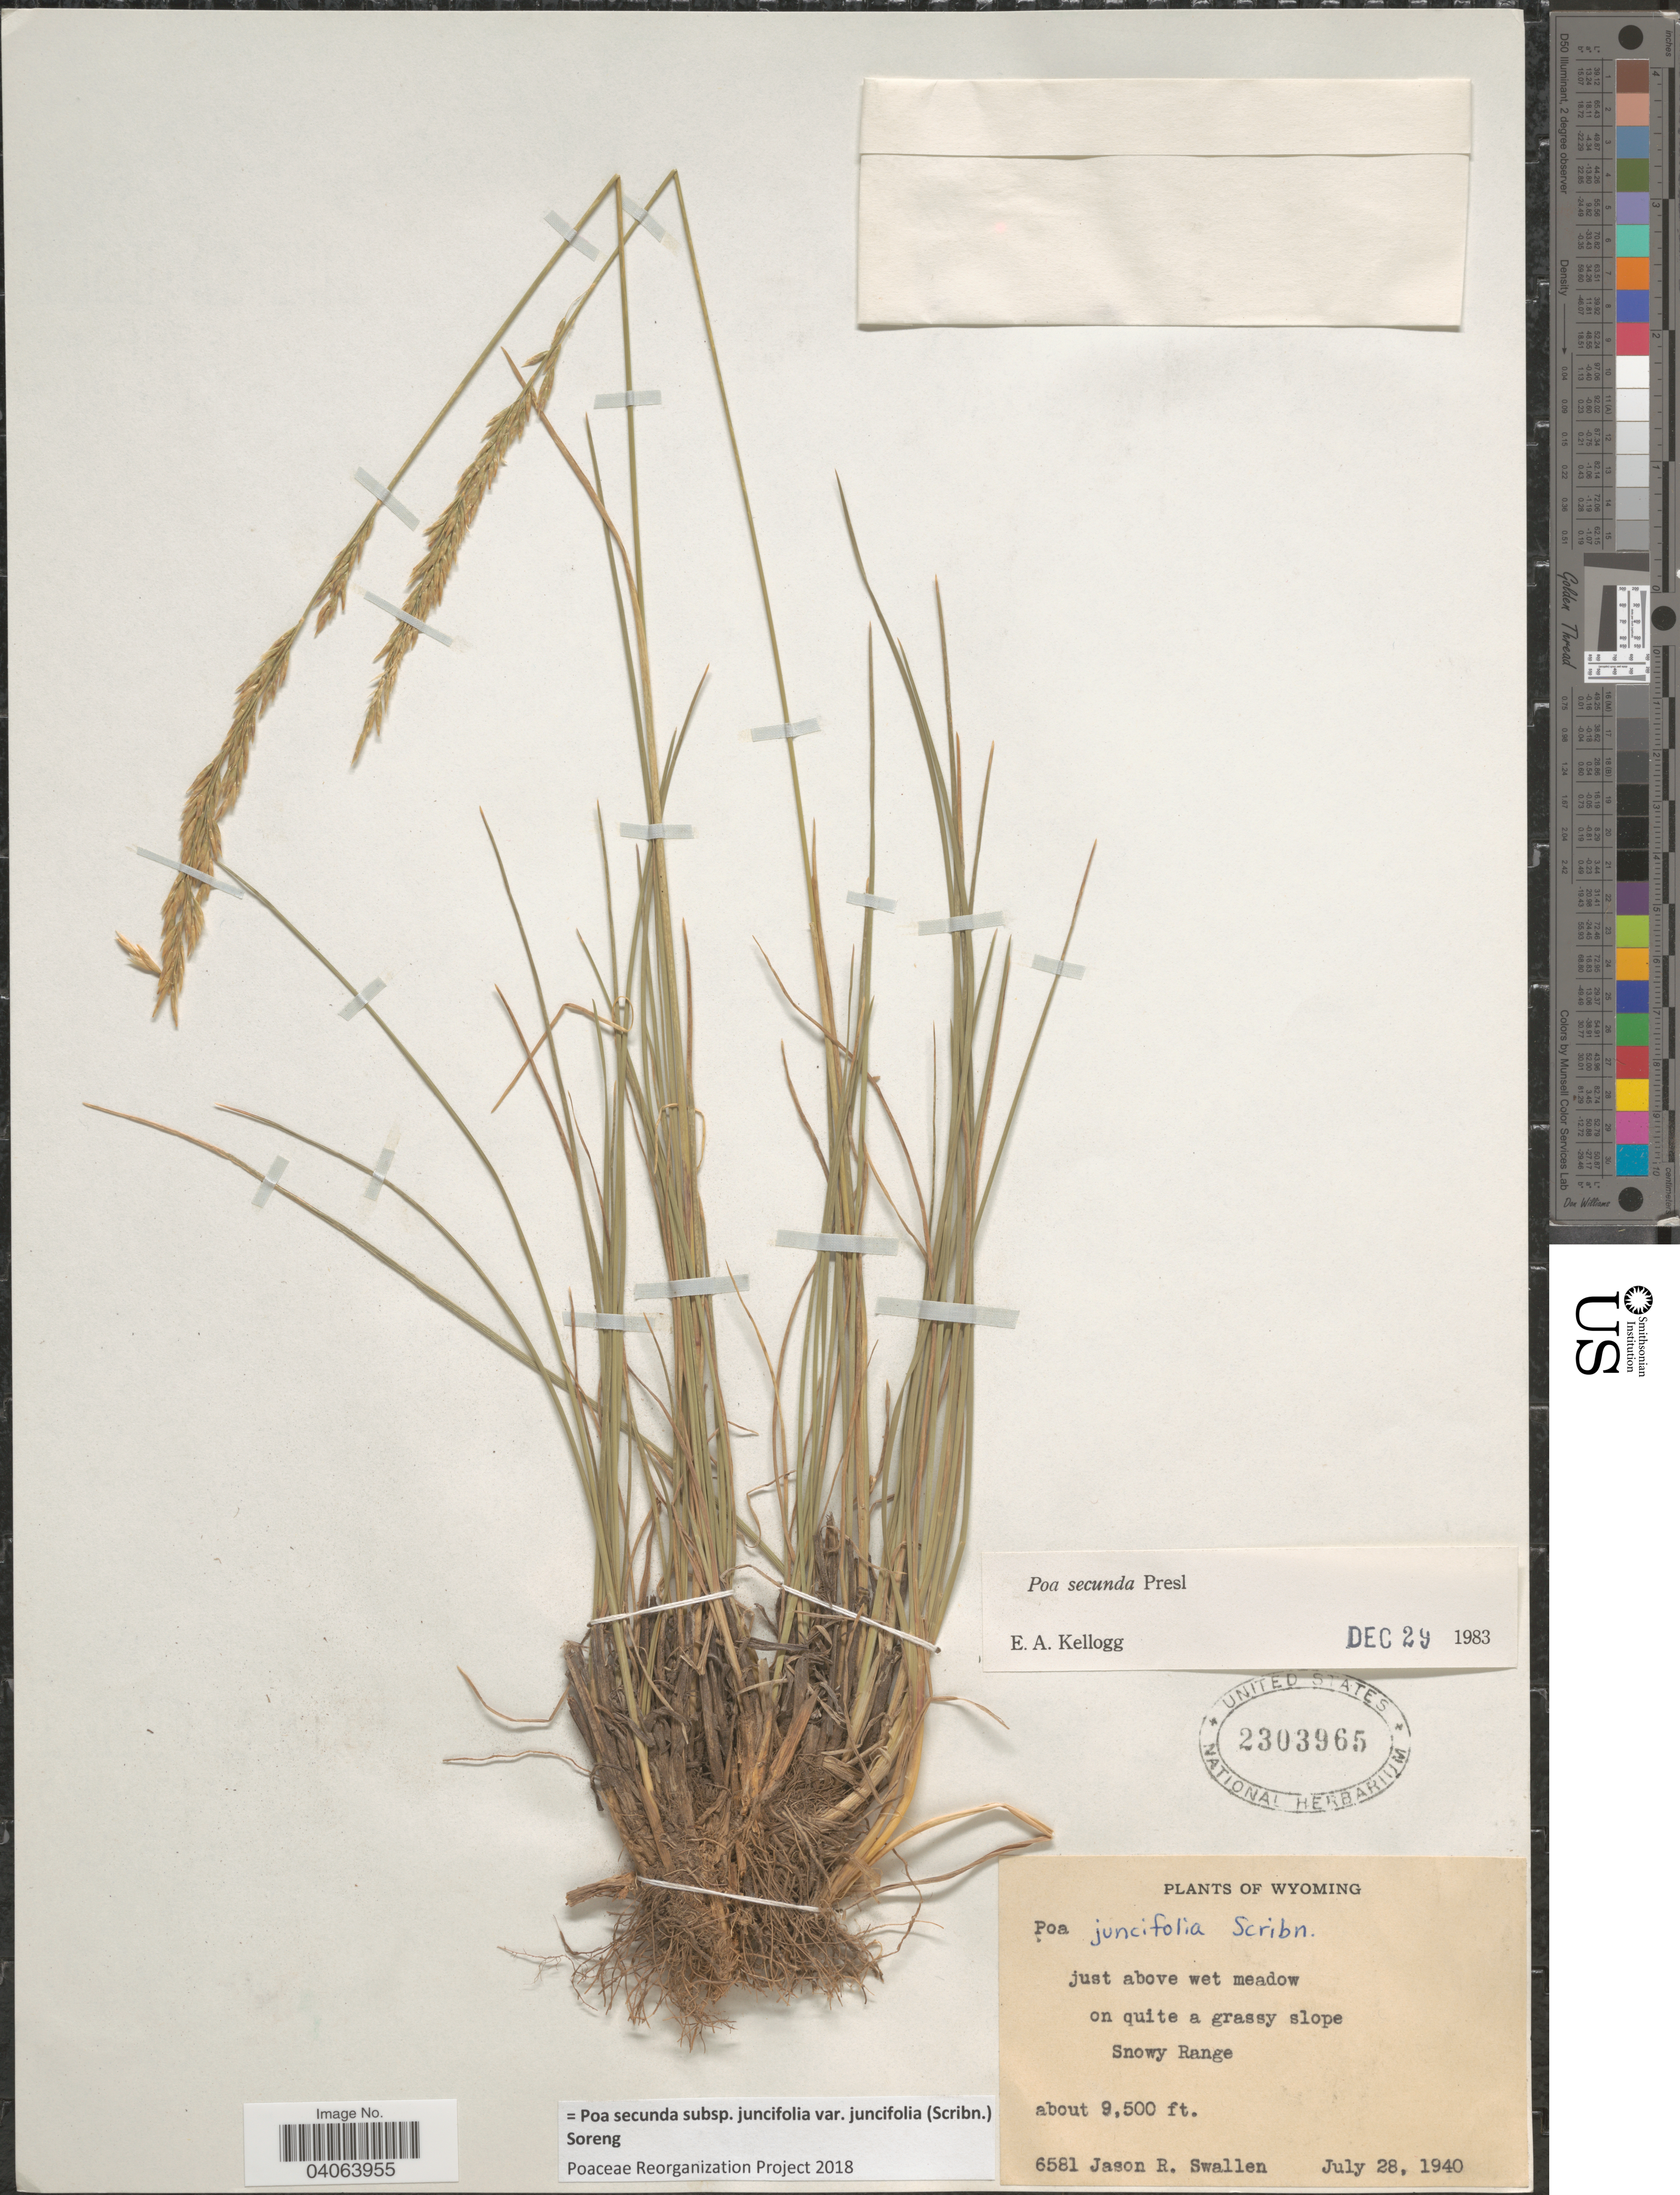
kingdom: Plantae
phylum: Tracheophyta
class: Liliopsida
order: Poales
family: Poaceae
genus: Poa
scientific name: Poa secunda subsp. juncifolia var. juncifolia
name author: (Scribn.) Soreng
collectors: J. R. Swallen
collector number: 6581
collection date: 1940-07-28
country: United States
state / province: Wyoming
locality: Snowy Range.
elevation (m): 2896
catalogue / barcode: US 2303965